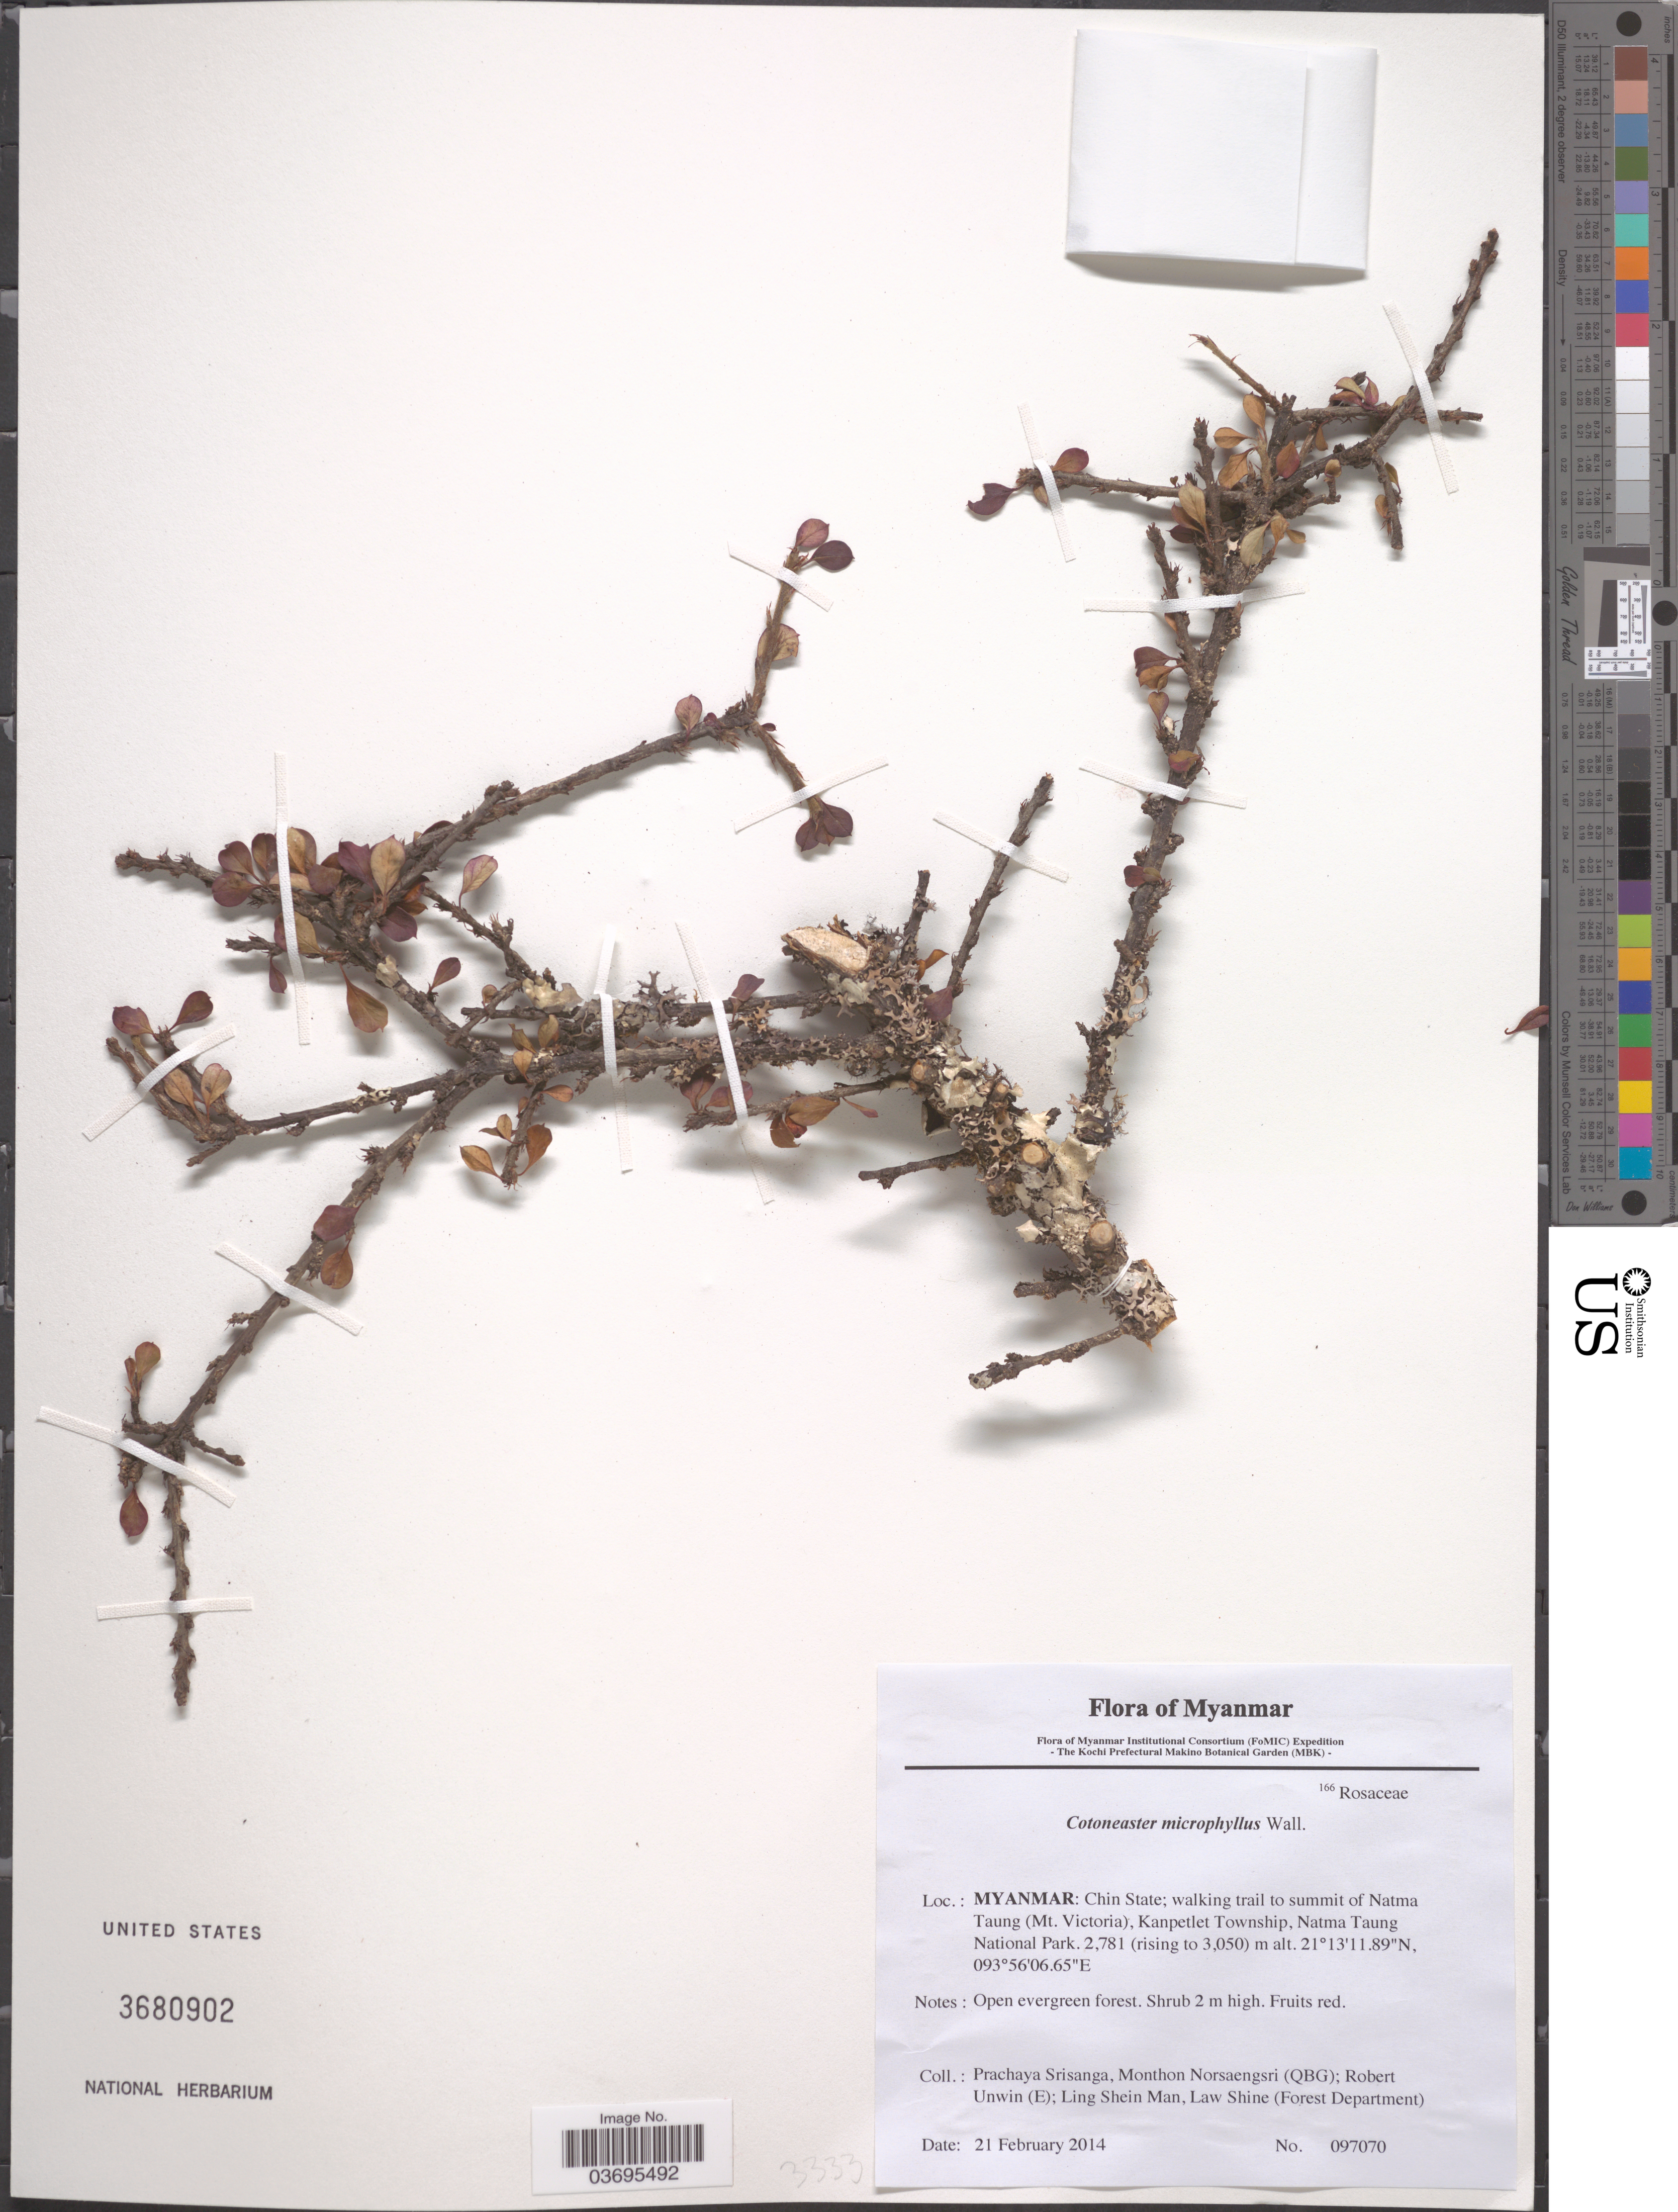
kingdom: Plantae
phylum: Tracheophyta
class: Magnoliopsida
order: Rosales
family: Rosaceae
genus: Cotoneaster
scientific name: Cotoneaster microphyllus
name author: Wall ex Lindl.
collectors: P. Srisanga, M. Norsaengsri, R. Unwin, Ling Shein Man & L. Shine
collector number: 097070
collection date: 2014-02-21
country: Myanmar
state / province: Chin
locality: Walking trail to summit of Natma Taung (Mt. Victoria), Kanpetlet Township, Natma Taung National Park.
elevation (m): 2781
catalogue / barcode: US 3680902